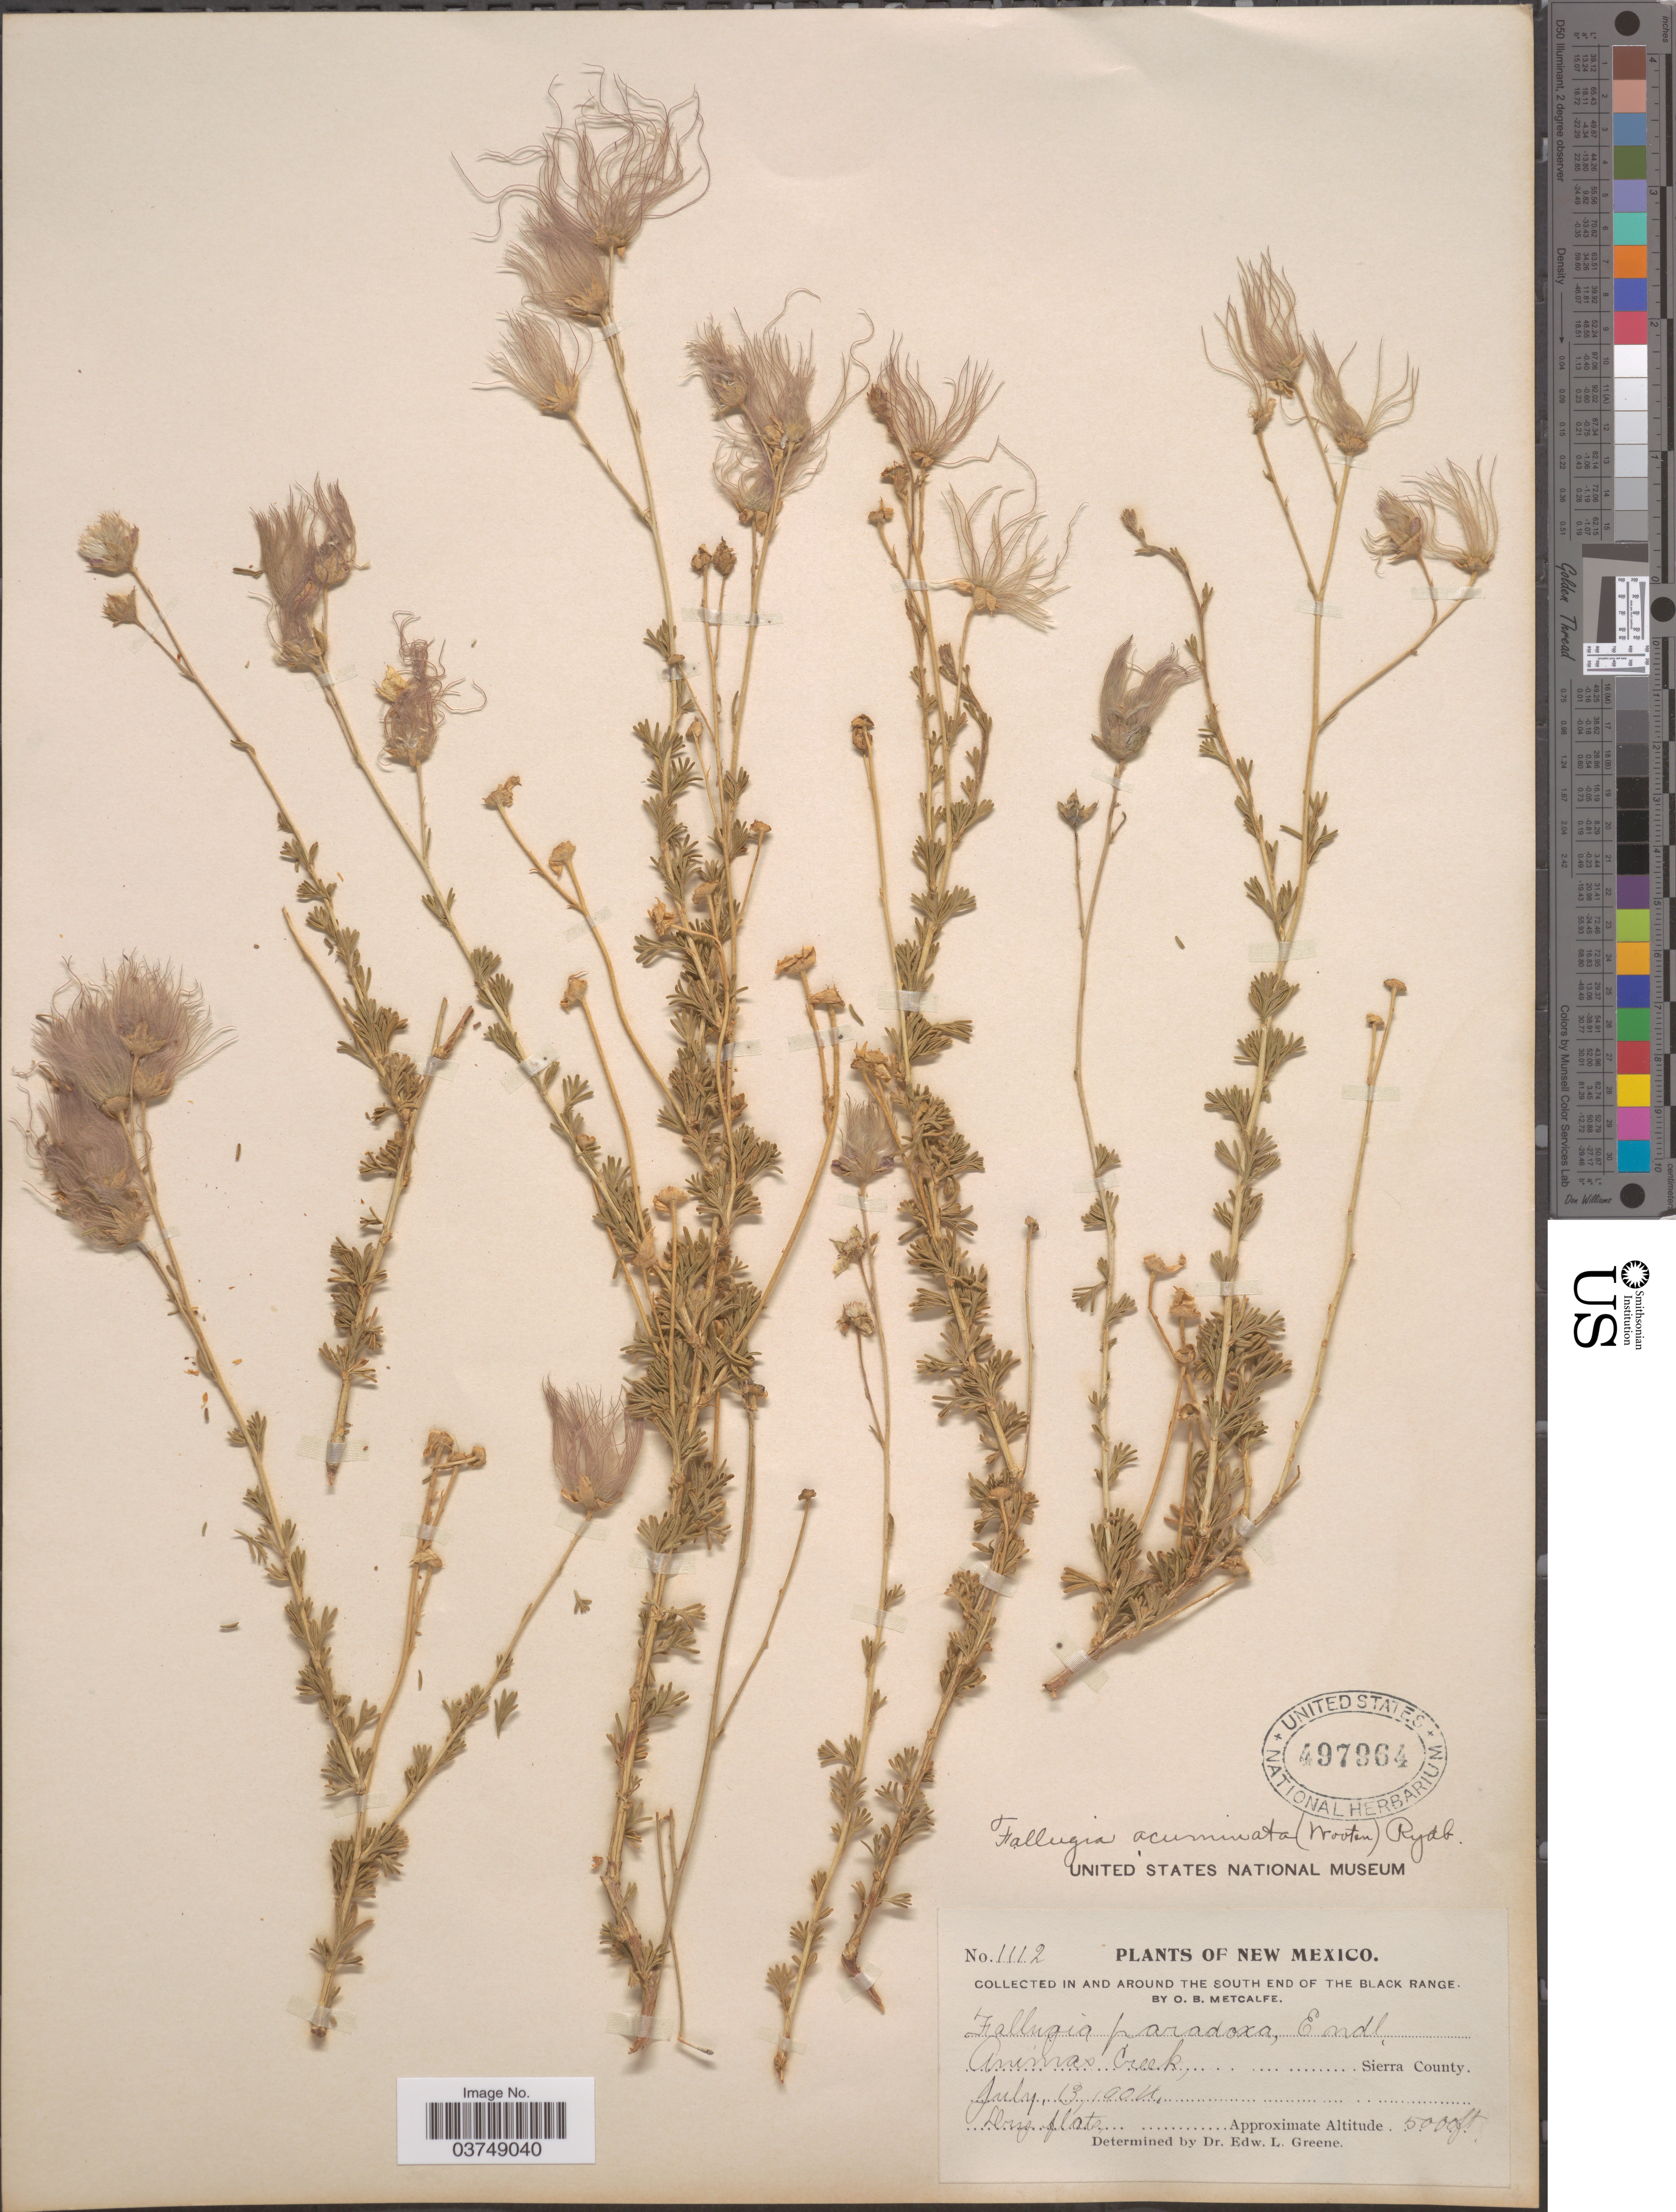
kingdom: Plantae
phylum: Tracheophyta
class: Magnoliopsida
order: Rosales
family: Rosaceae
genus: Fallugia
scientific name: Fallugia acuminata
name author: (Wooton) Rydb.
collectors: O. B. Metcalfe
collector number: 1112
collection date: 1904-07-13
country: United States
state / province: New Mexico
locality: In and around the south end of the Black Range. Animas Creek, Sierra County.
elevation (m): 1524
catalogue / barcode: US 497964